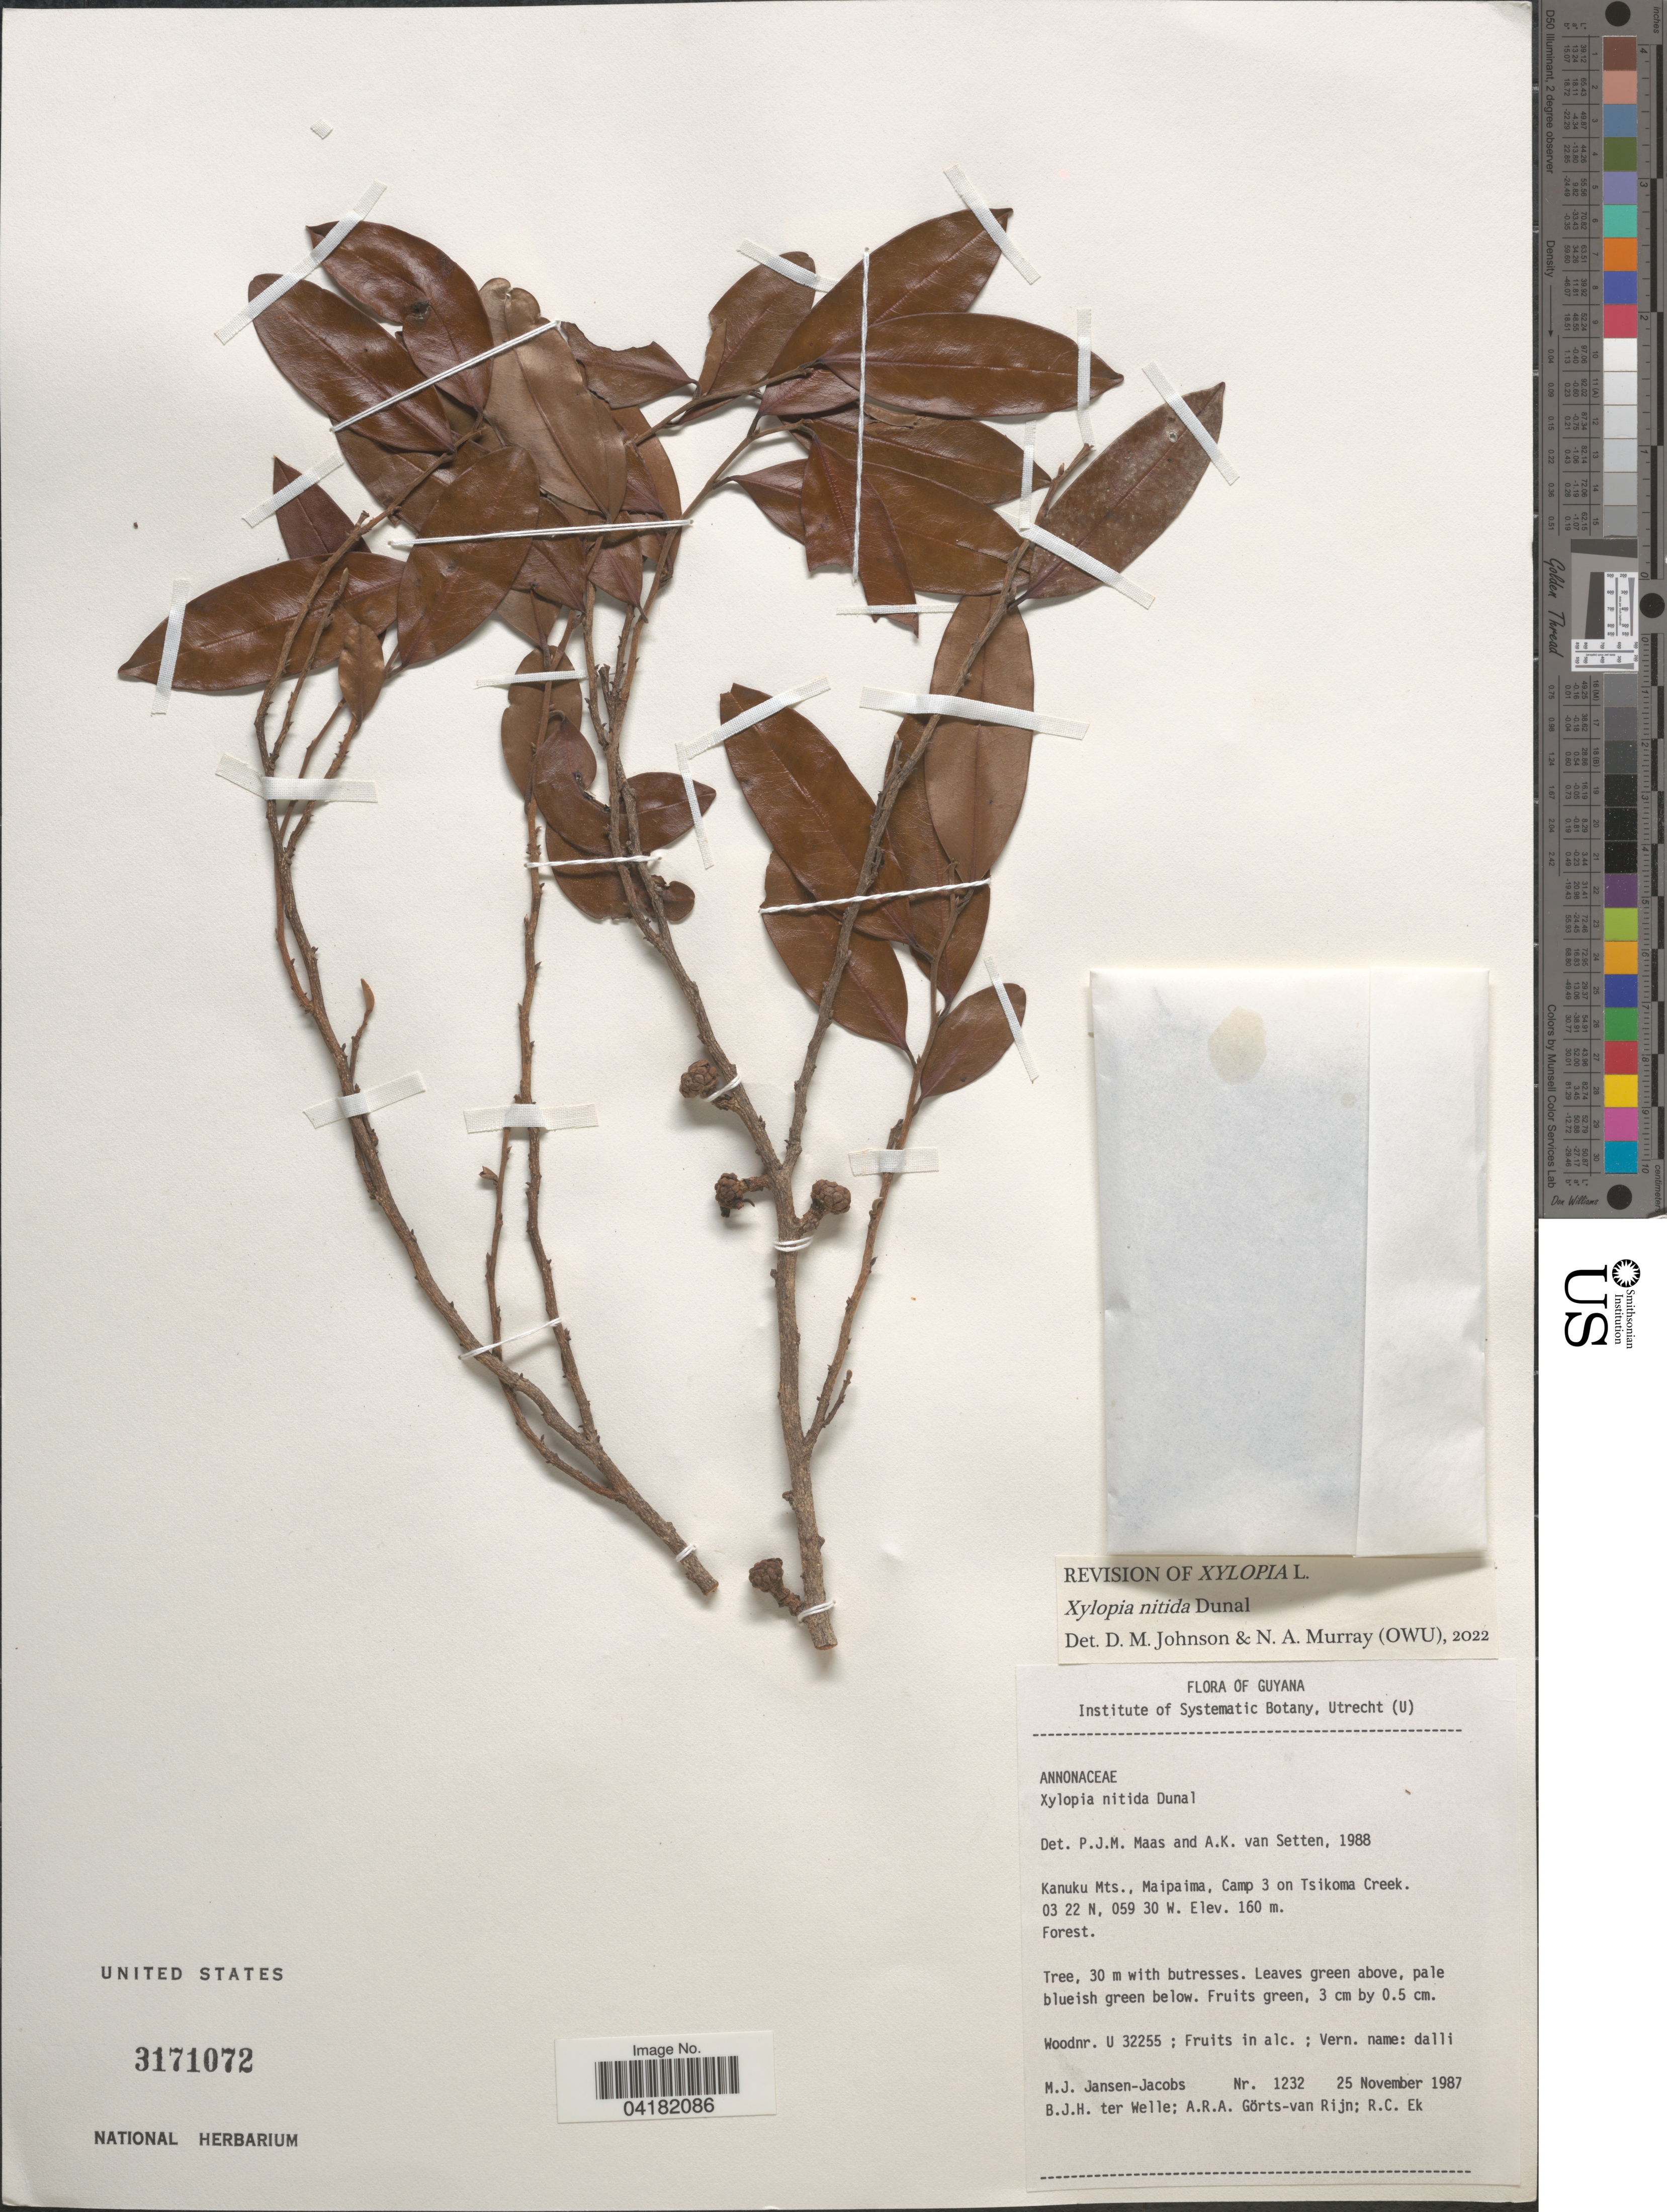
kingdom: Plantae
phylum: Tracheophyta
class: Magnoliopsida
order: Magnoliales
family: Annonaceae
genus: Xylopia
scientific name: Xylopia nitida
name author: Dunal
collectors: M. J. Jansen-Jacobs, B. Welle, A. .R. A. Görts-van Rijn & R. C. Ek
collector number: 1232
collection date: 1987-11-25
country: Guyana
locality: Kanuku Mts., Maipaima, Camp 3 on Tsikoma Creek.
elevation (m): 160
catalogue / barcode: US 3171072